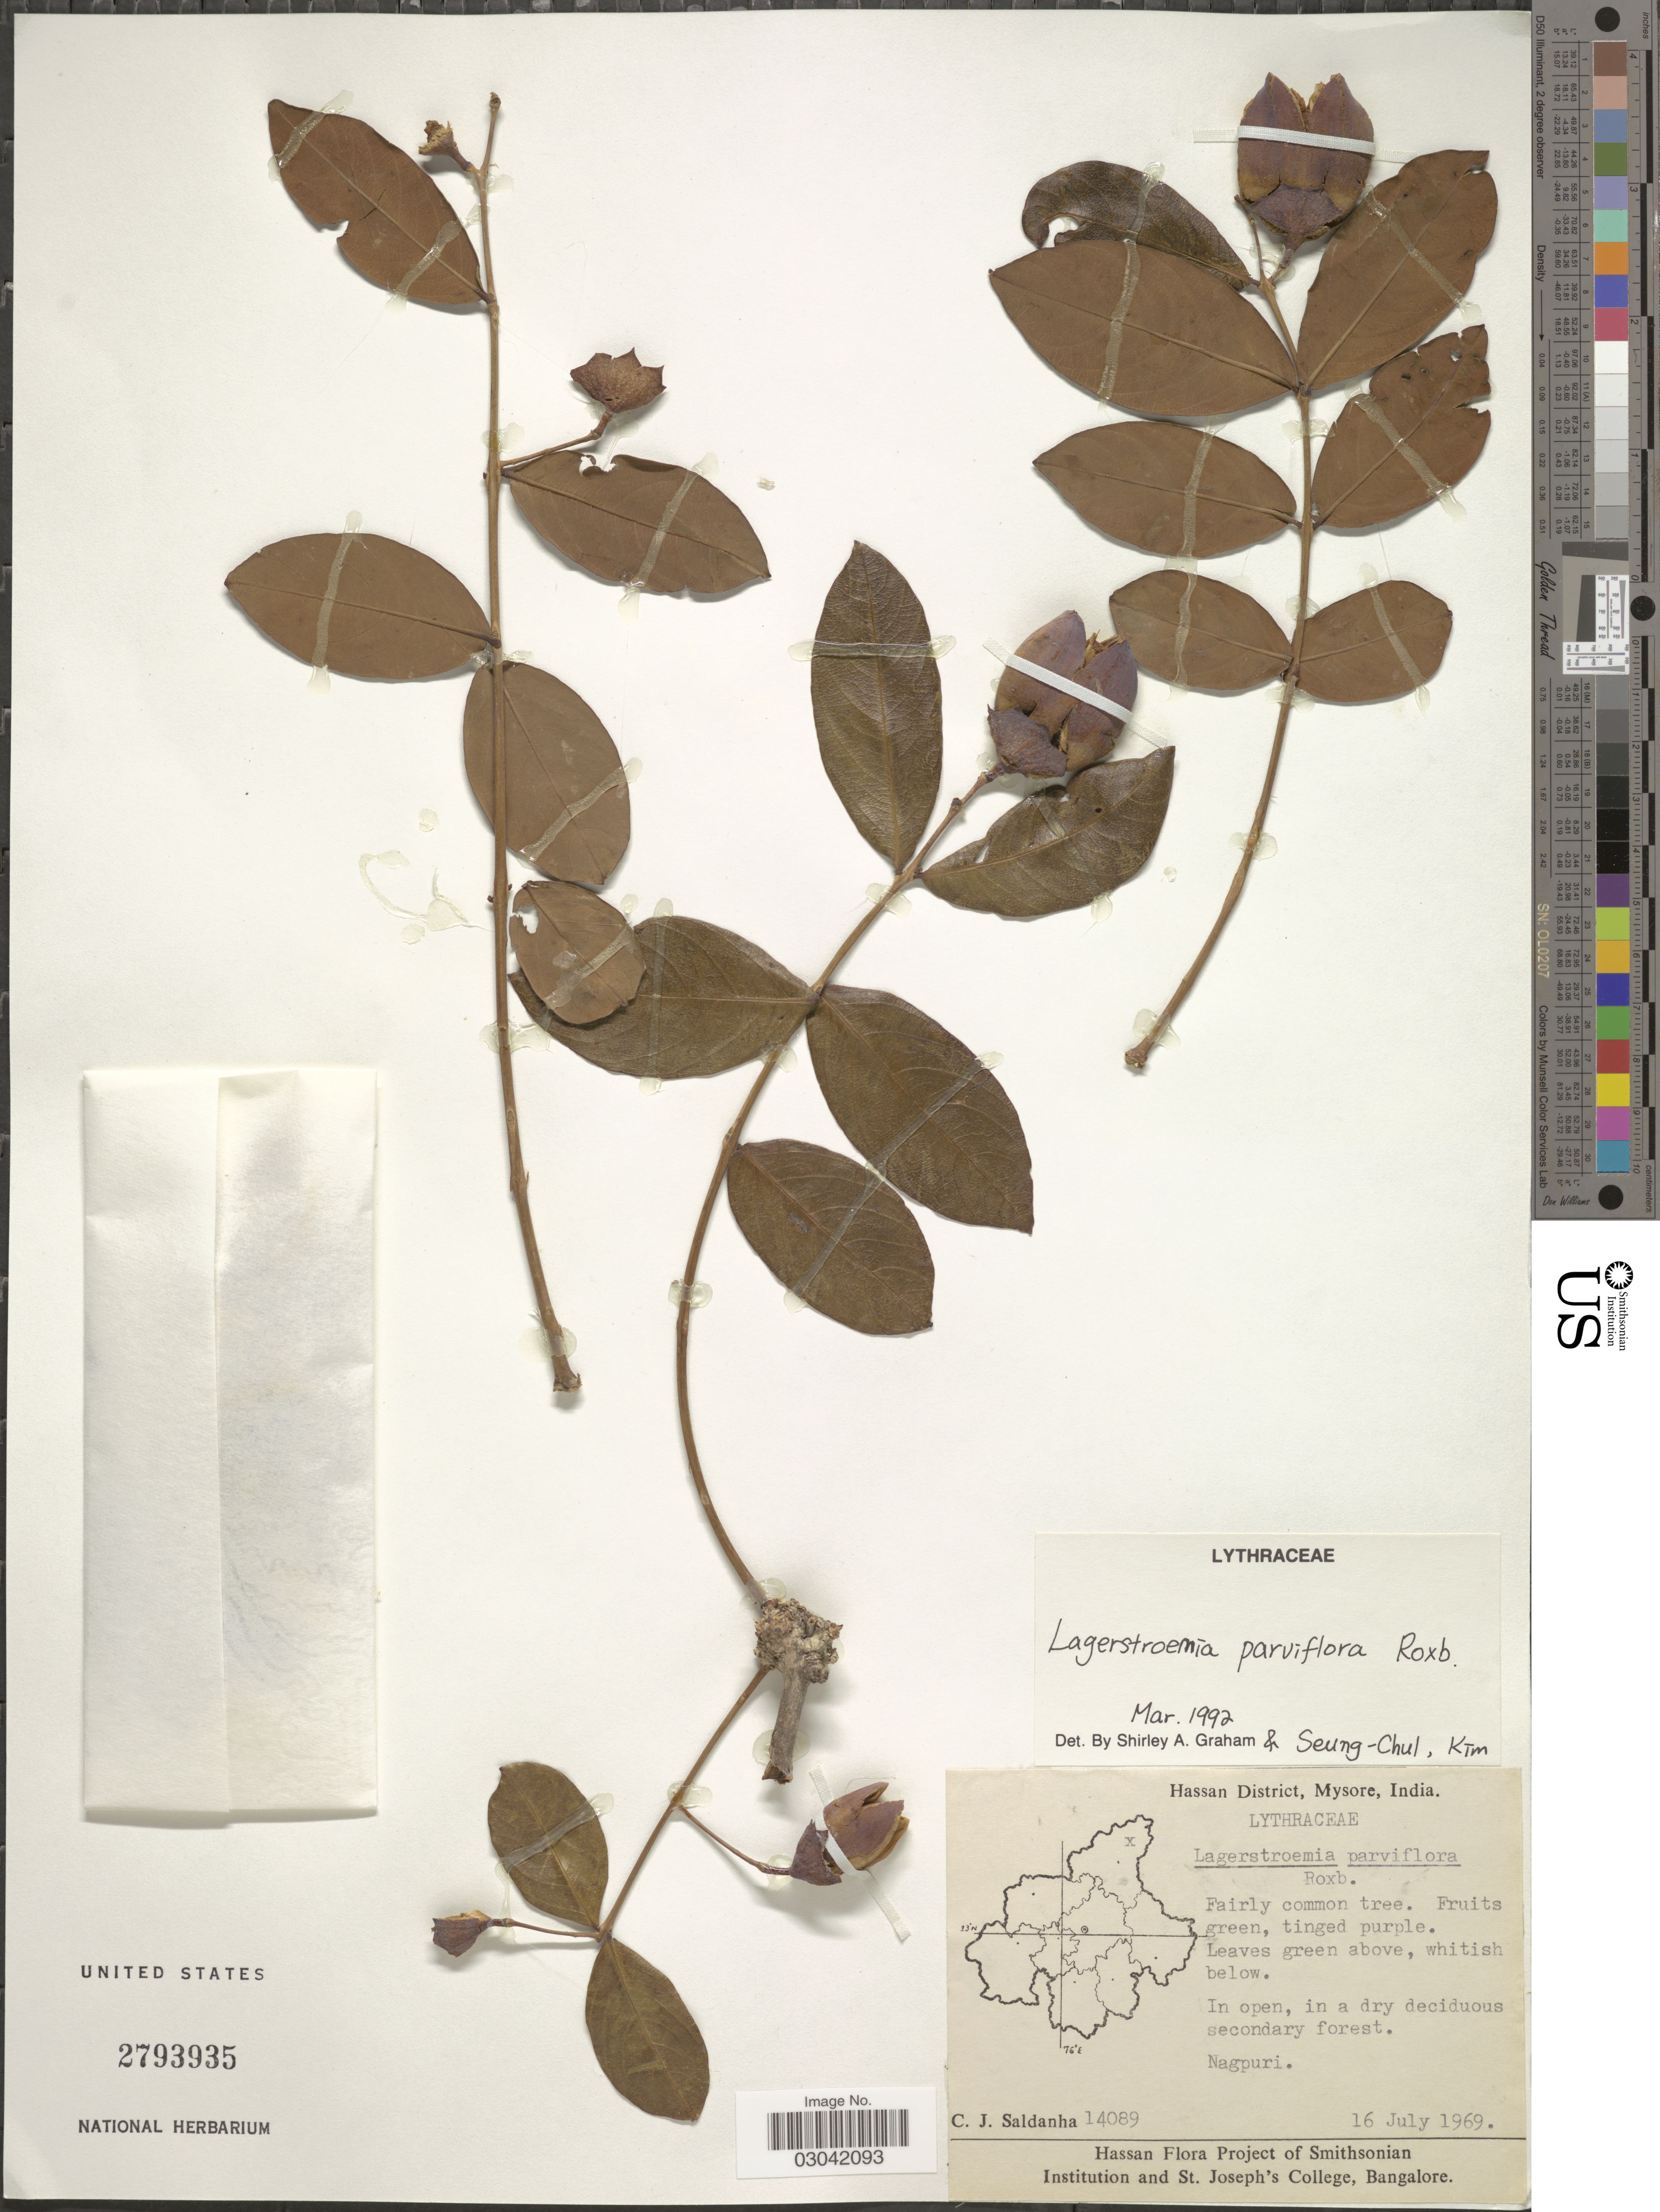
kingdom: Plantae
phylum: Tracheophyta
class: Magnoliopsida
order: Myrtales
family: Lythraceae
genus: Lagerstroemia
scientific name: Lagerstroemia parviflora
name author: Roxb.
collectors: C. J. Saldanha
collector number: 14089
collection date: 1969-07-16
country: India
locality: Hassan District, Mysore, Nagpuri.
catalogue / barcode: US 2793935